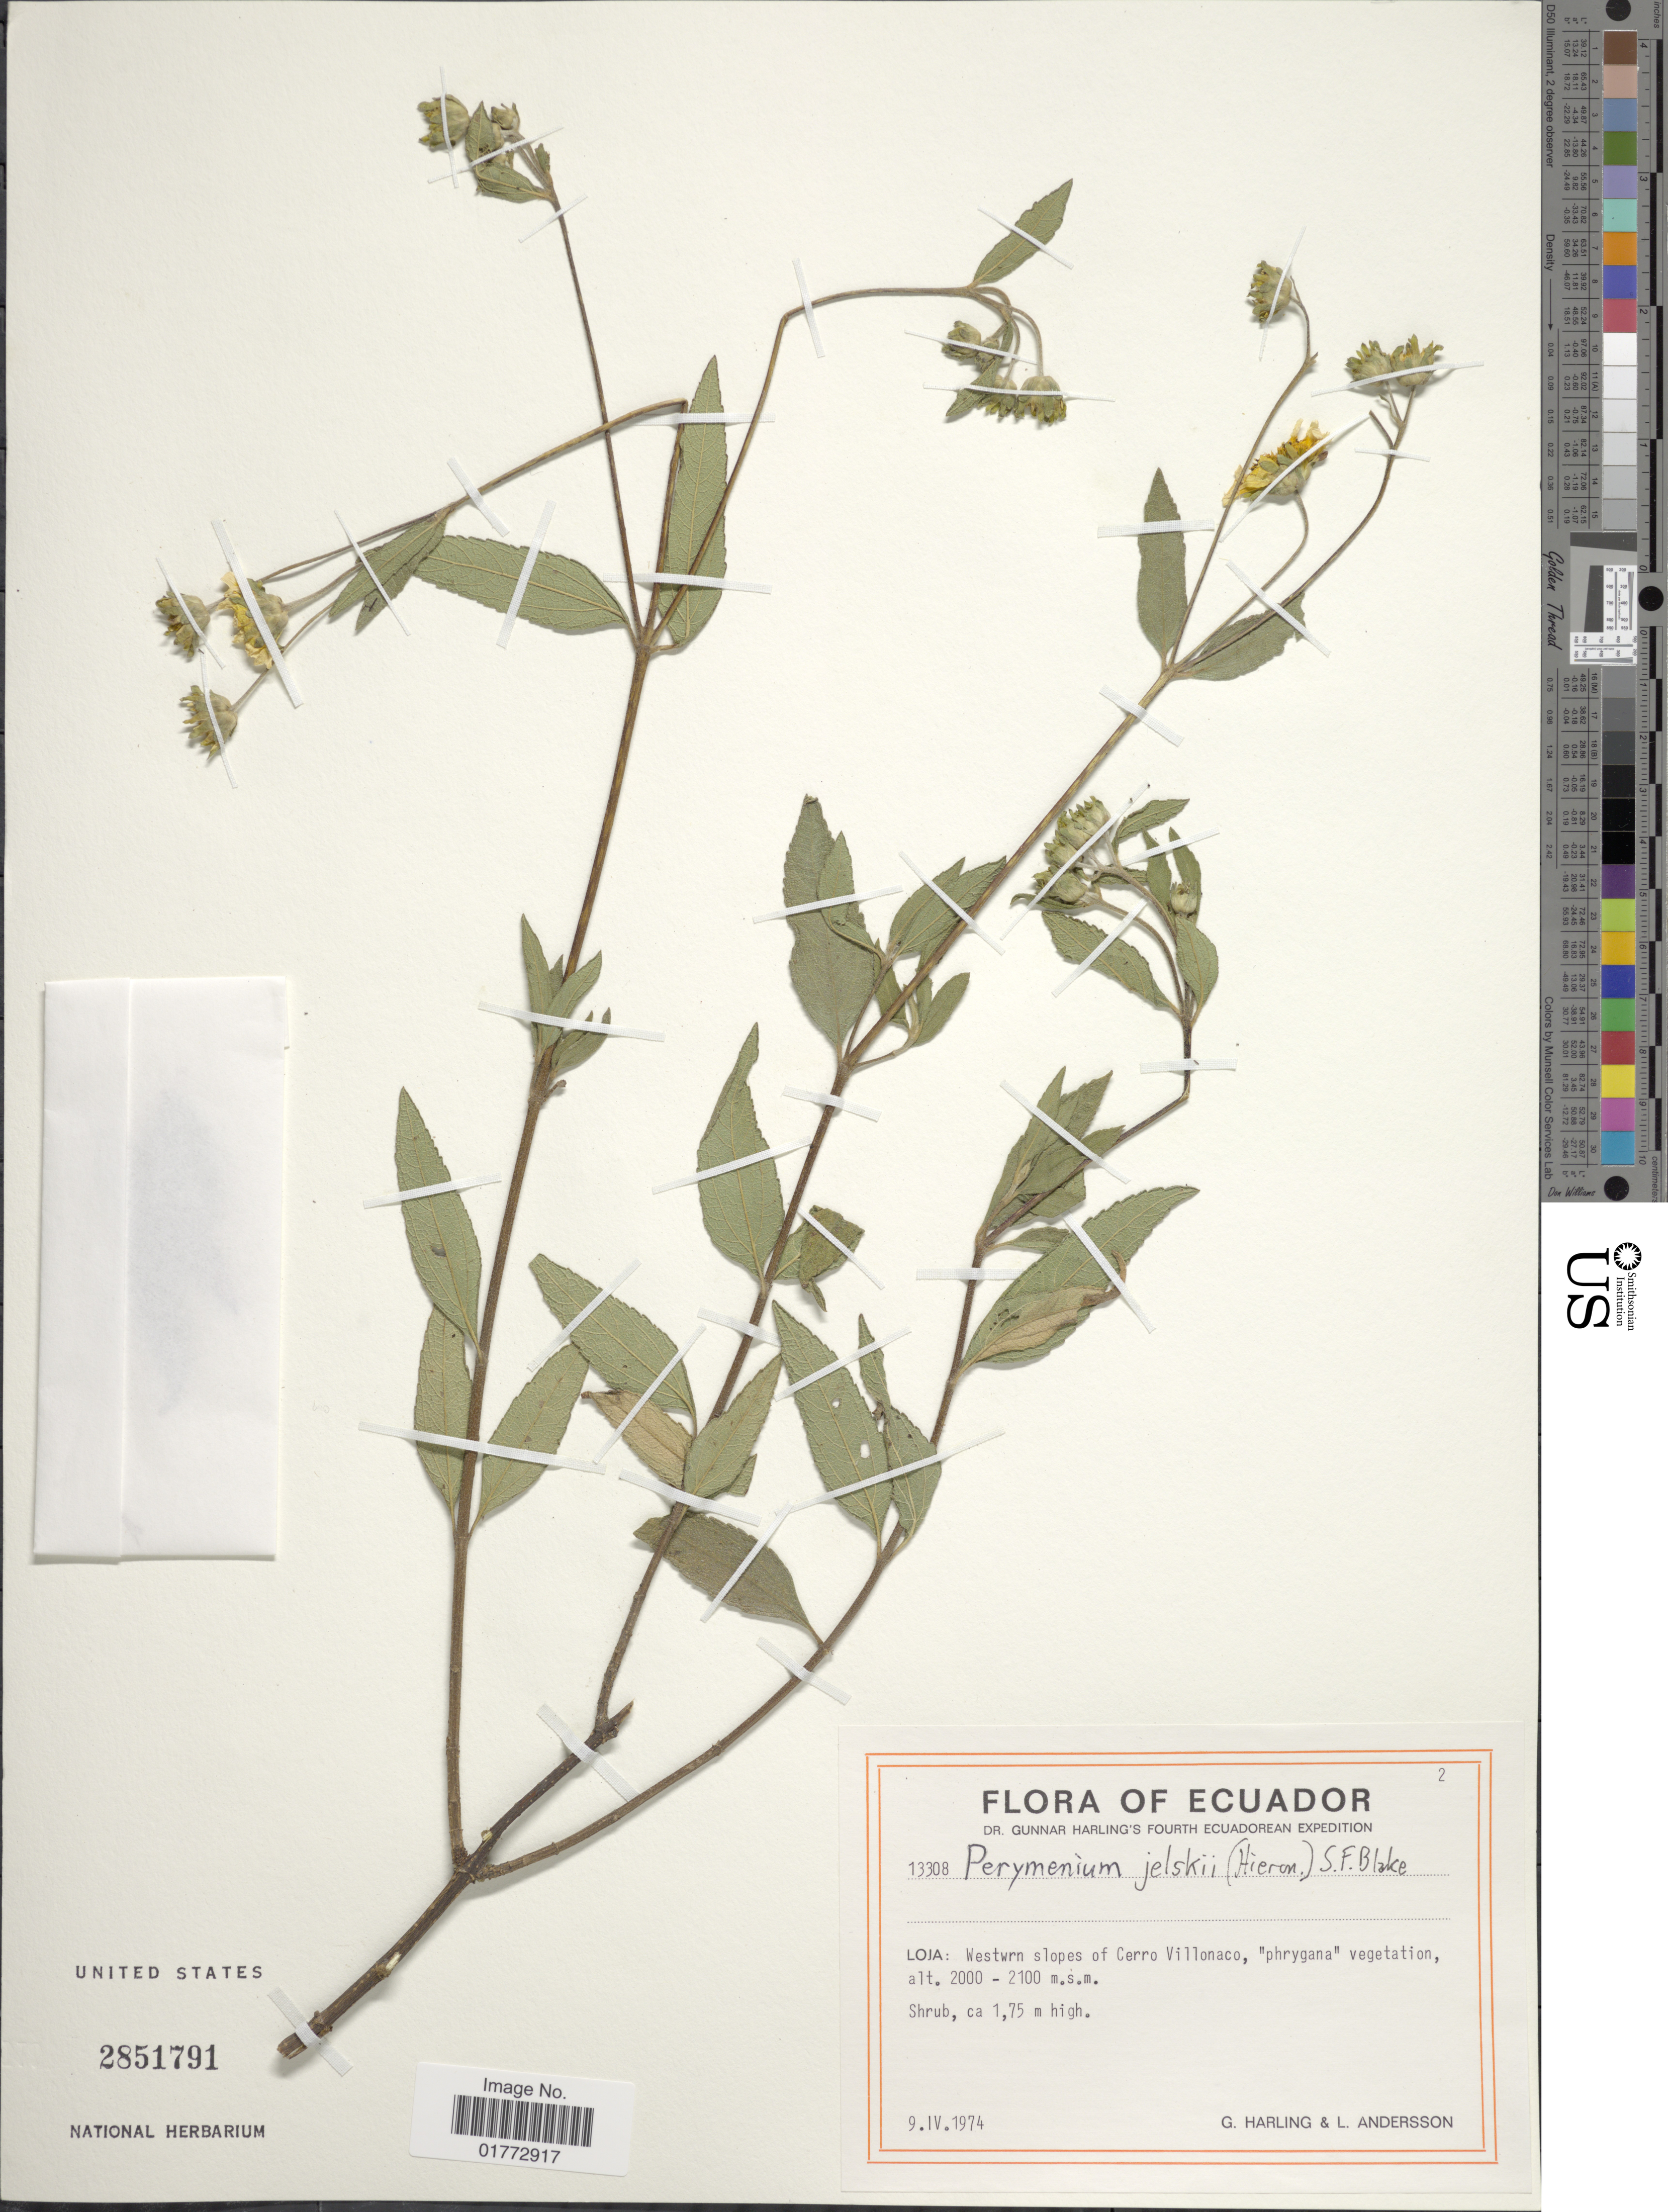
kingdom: Plantae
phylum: Tracheophyta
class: Magnoliopsida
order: Asterales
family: Asteraceae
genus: Perymenium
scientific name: Perymenium jelskii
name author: (Hieron.) S.F. Blake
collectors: G. Harling & L. Andersson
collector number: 13308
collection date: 1974-04-09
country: Ecuador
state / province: Loja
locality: Western slopes of Cerro Villonaco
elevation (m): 2000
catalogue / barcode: US 2851791